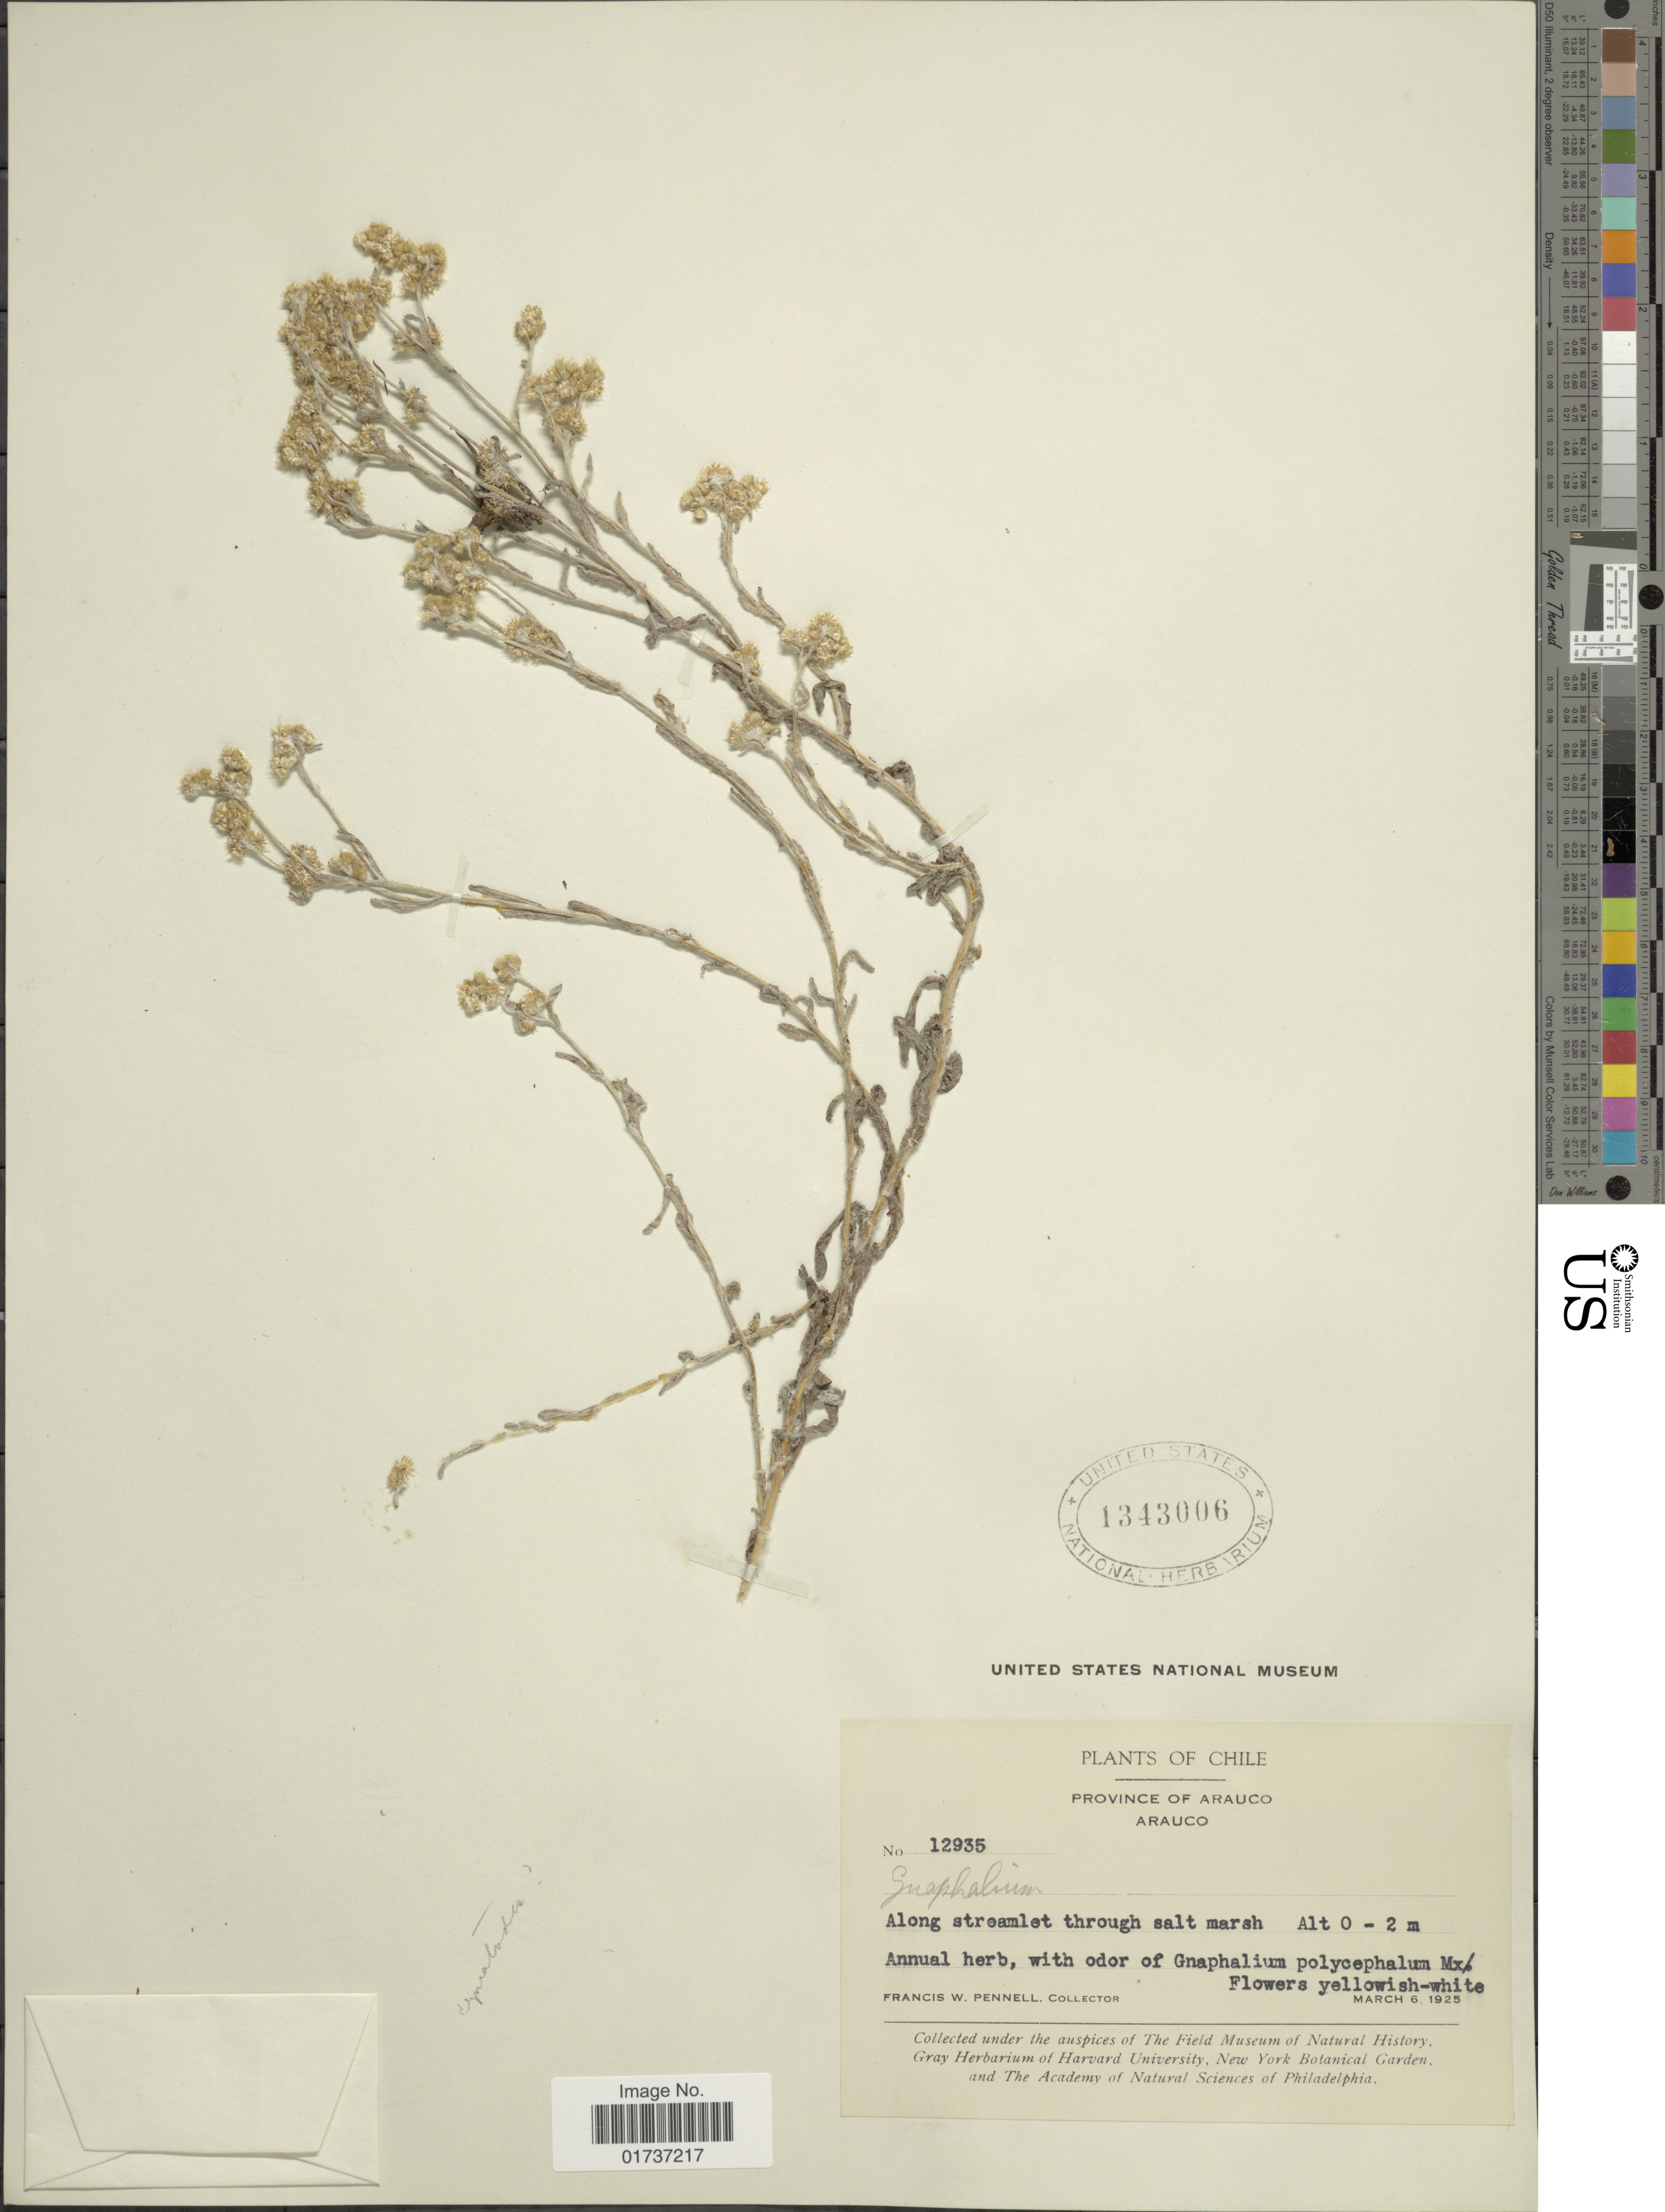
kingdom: Plantae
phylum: Tracheophyta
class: Magnoliopsida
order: Asterales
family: Asteraceae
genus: Gnaphalium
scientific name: Gnaphalium sp.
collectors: F. W. Pennell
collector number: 12935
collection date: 1925-03-06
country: Chile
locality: Province of Arauco, Arauco, Along streamlet through salt marin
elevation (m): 0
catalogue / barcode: US 1343006